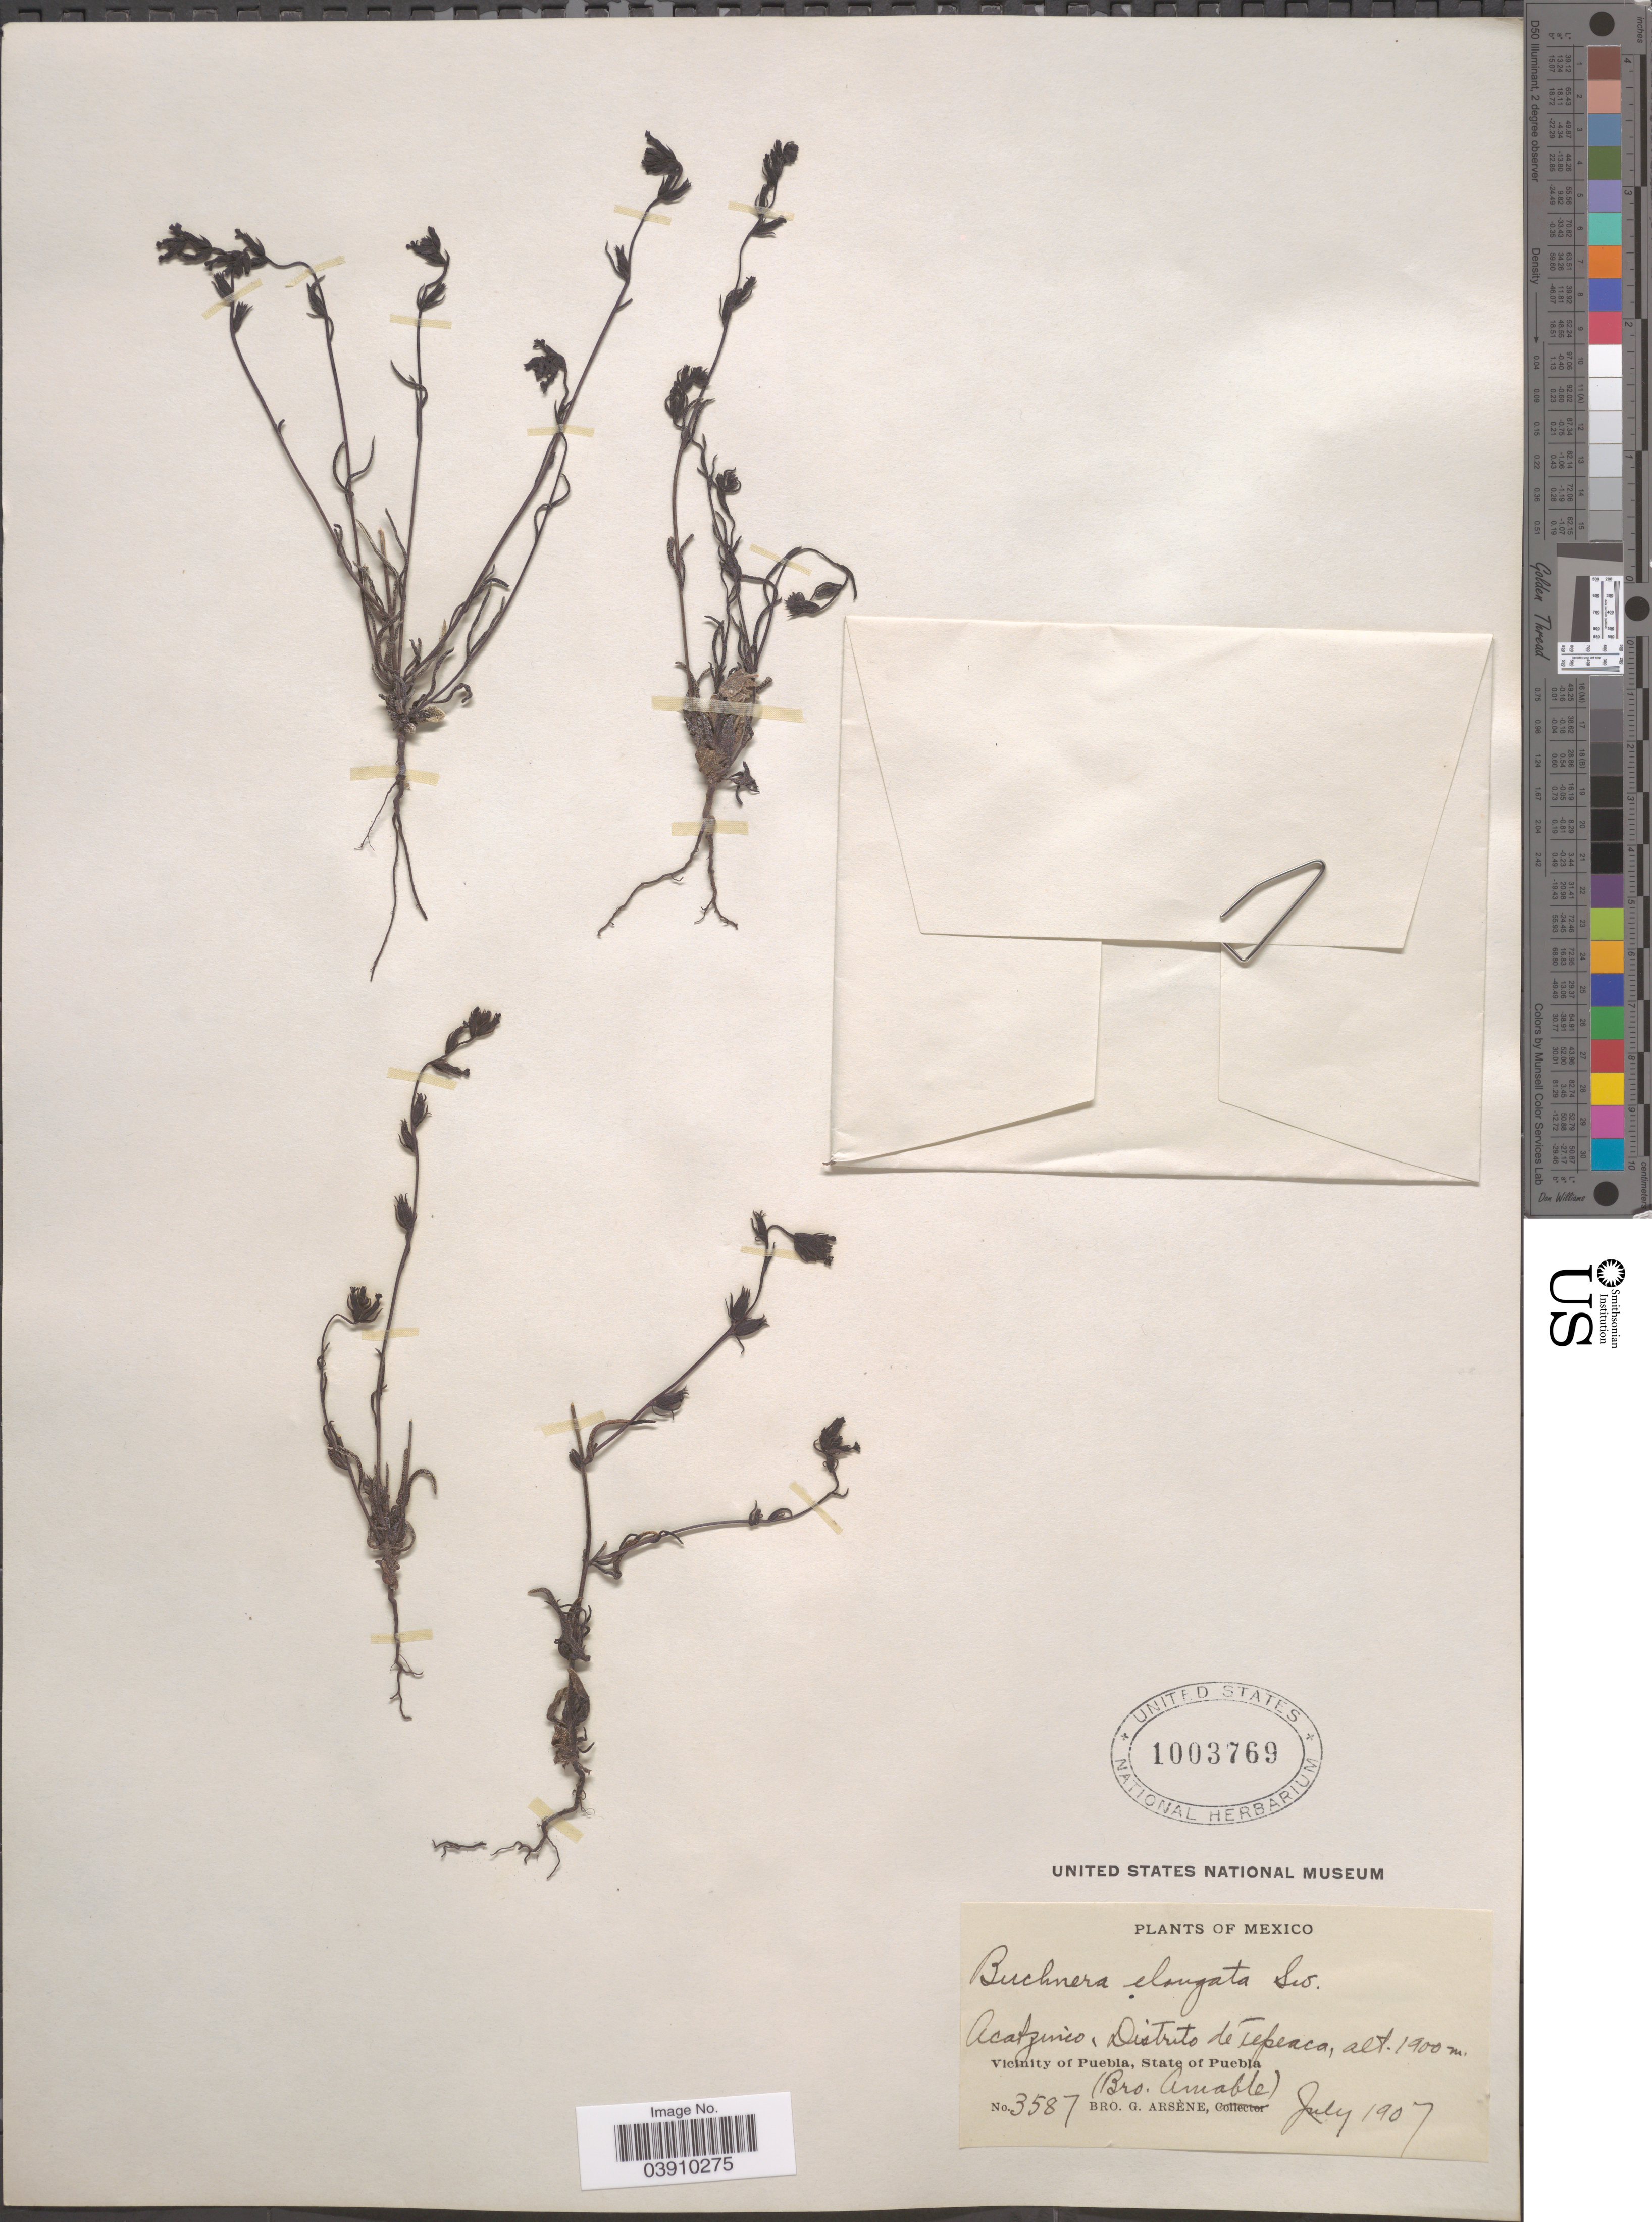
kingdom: Plantae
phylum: Tracheophyta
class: Magnoliopsida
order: Lamiales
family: Orobanchaceae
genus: Buchnera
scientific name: Buchnera pusilla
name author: Kunth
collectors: B. Amable & Bro. G. Arsène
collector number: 3587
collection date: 1907-07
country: Mexico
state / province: Puebla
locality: Acatzinco, Distrito de Tepeaca. Vicinity of Puebla.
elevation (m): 1900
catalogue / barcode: US 1003769